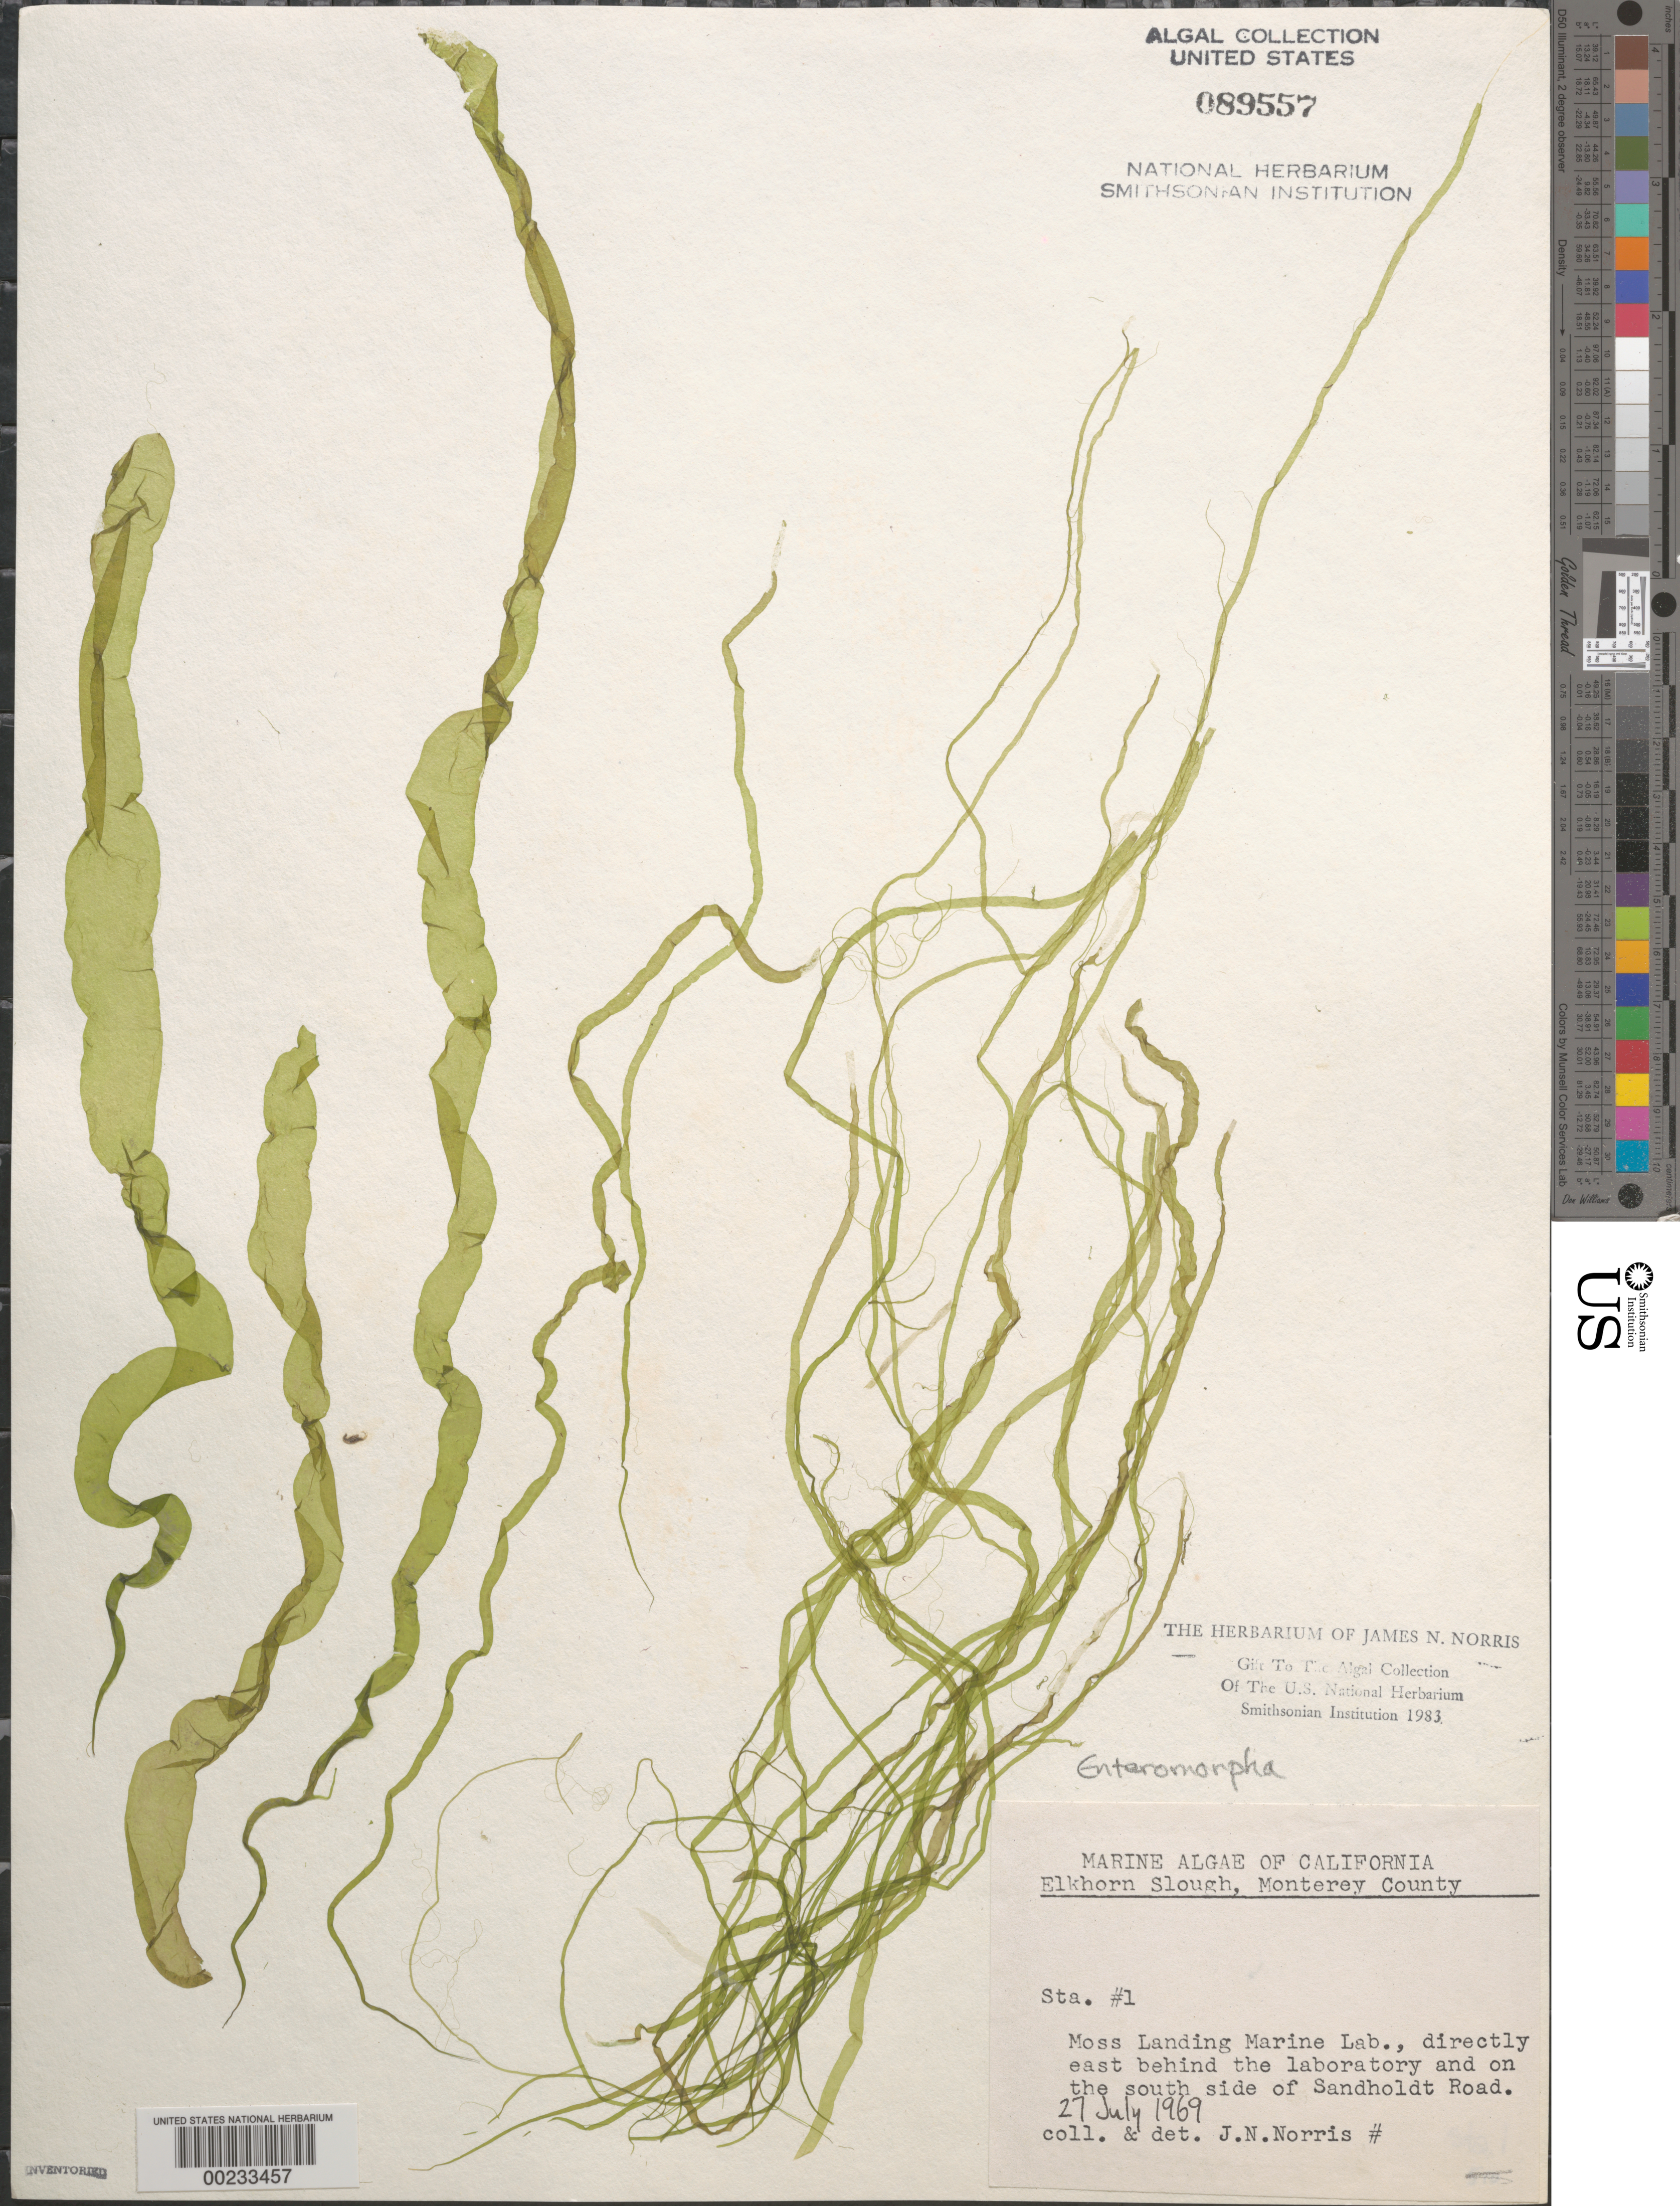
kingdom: Plantae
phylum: Chlorophyta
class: Ulvophyceae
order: Ulvales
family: Ulvaceae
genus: Ulva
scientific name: Ulva sp.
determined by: Algae name updating Project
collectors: J. N. Norris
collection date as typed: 27 Jul 1969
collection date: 1969-07-27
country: United States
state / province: California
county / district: Monterey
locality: Elkhorn Slough, Moss Landing Marine Laboratory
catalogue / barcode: US 89557